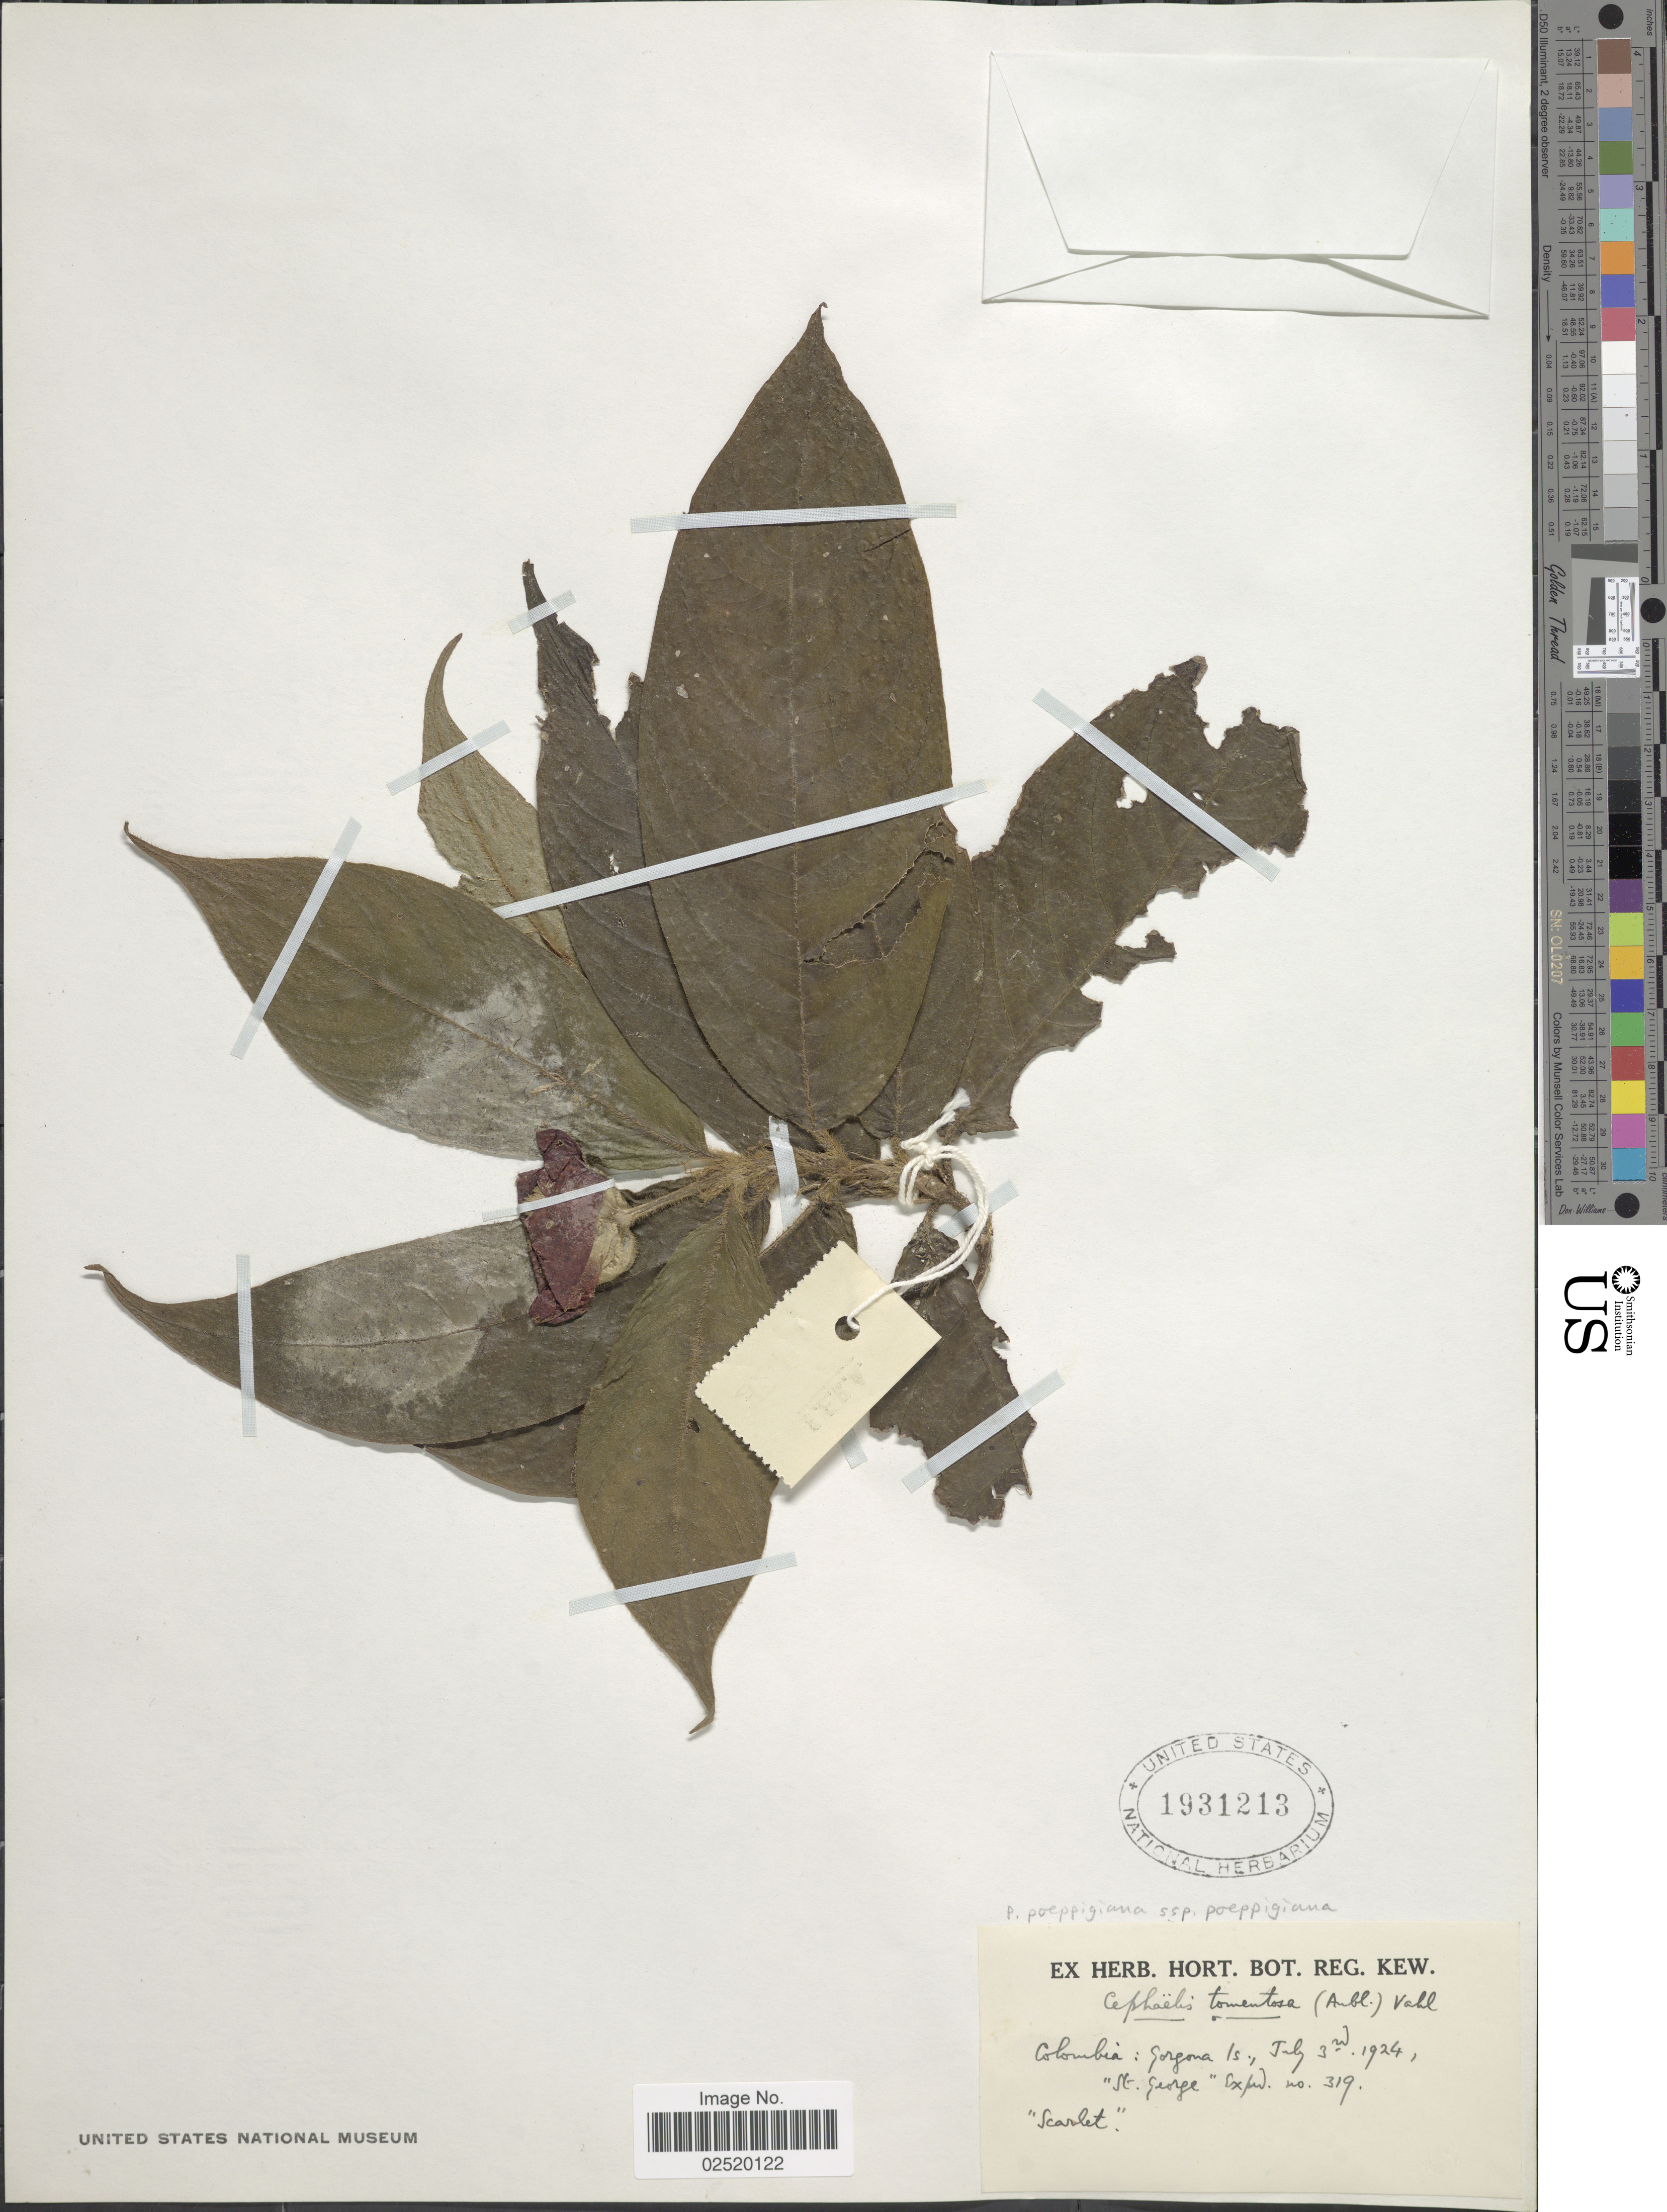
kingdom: Plantae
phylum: Tracheophyta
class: Magnoliopsida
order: Gentianales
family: Rubiaceae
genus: Psychotria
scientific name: Psychotria poeppigiana subsp. poeppigiana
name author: Müll. Arg.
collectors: ex herb. Hort. Reg. Kew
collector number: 319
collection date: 1924-07-03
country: Colombia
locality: Colombia, Gorgona Is.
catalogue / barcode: US 1931213